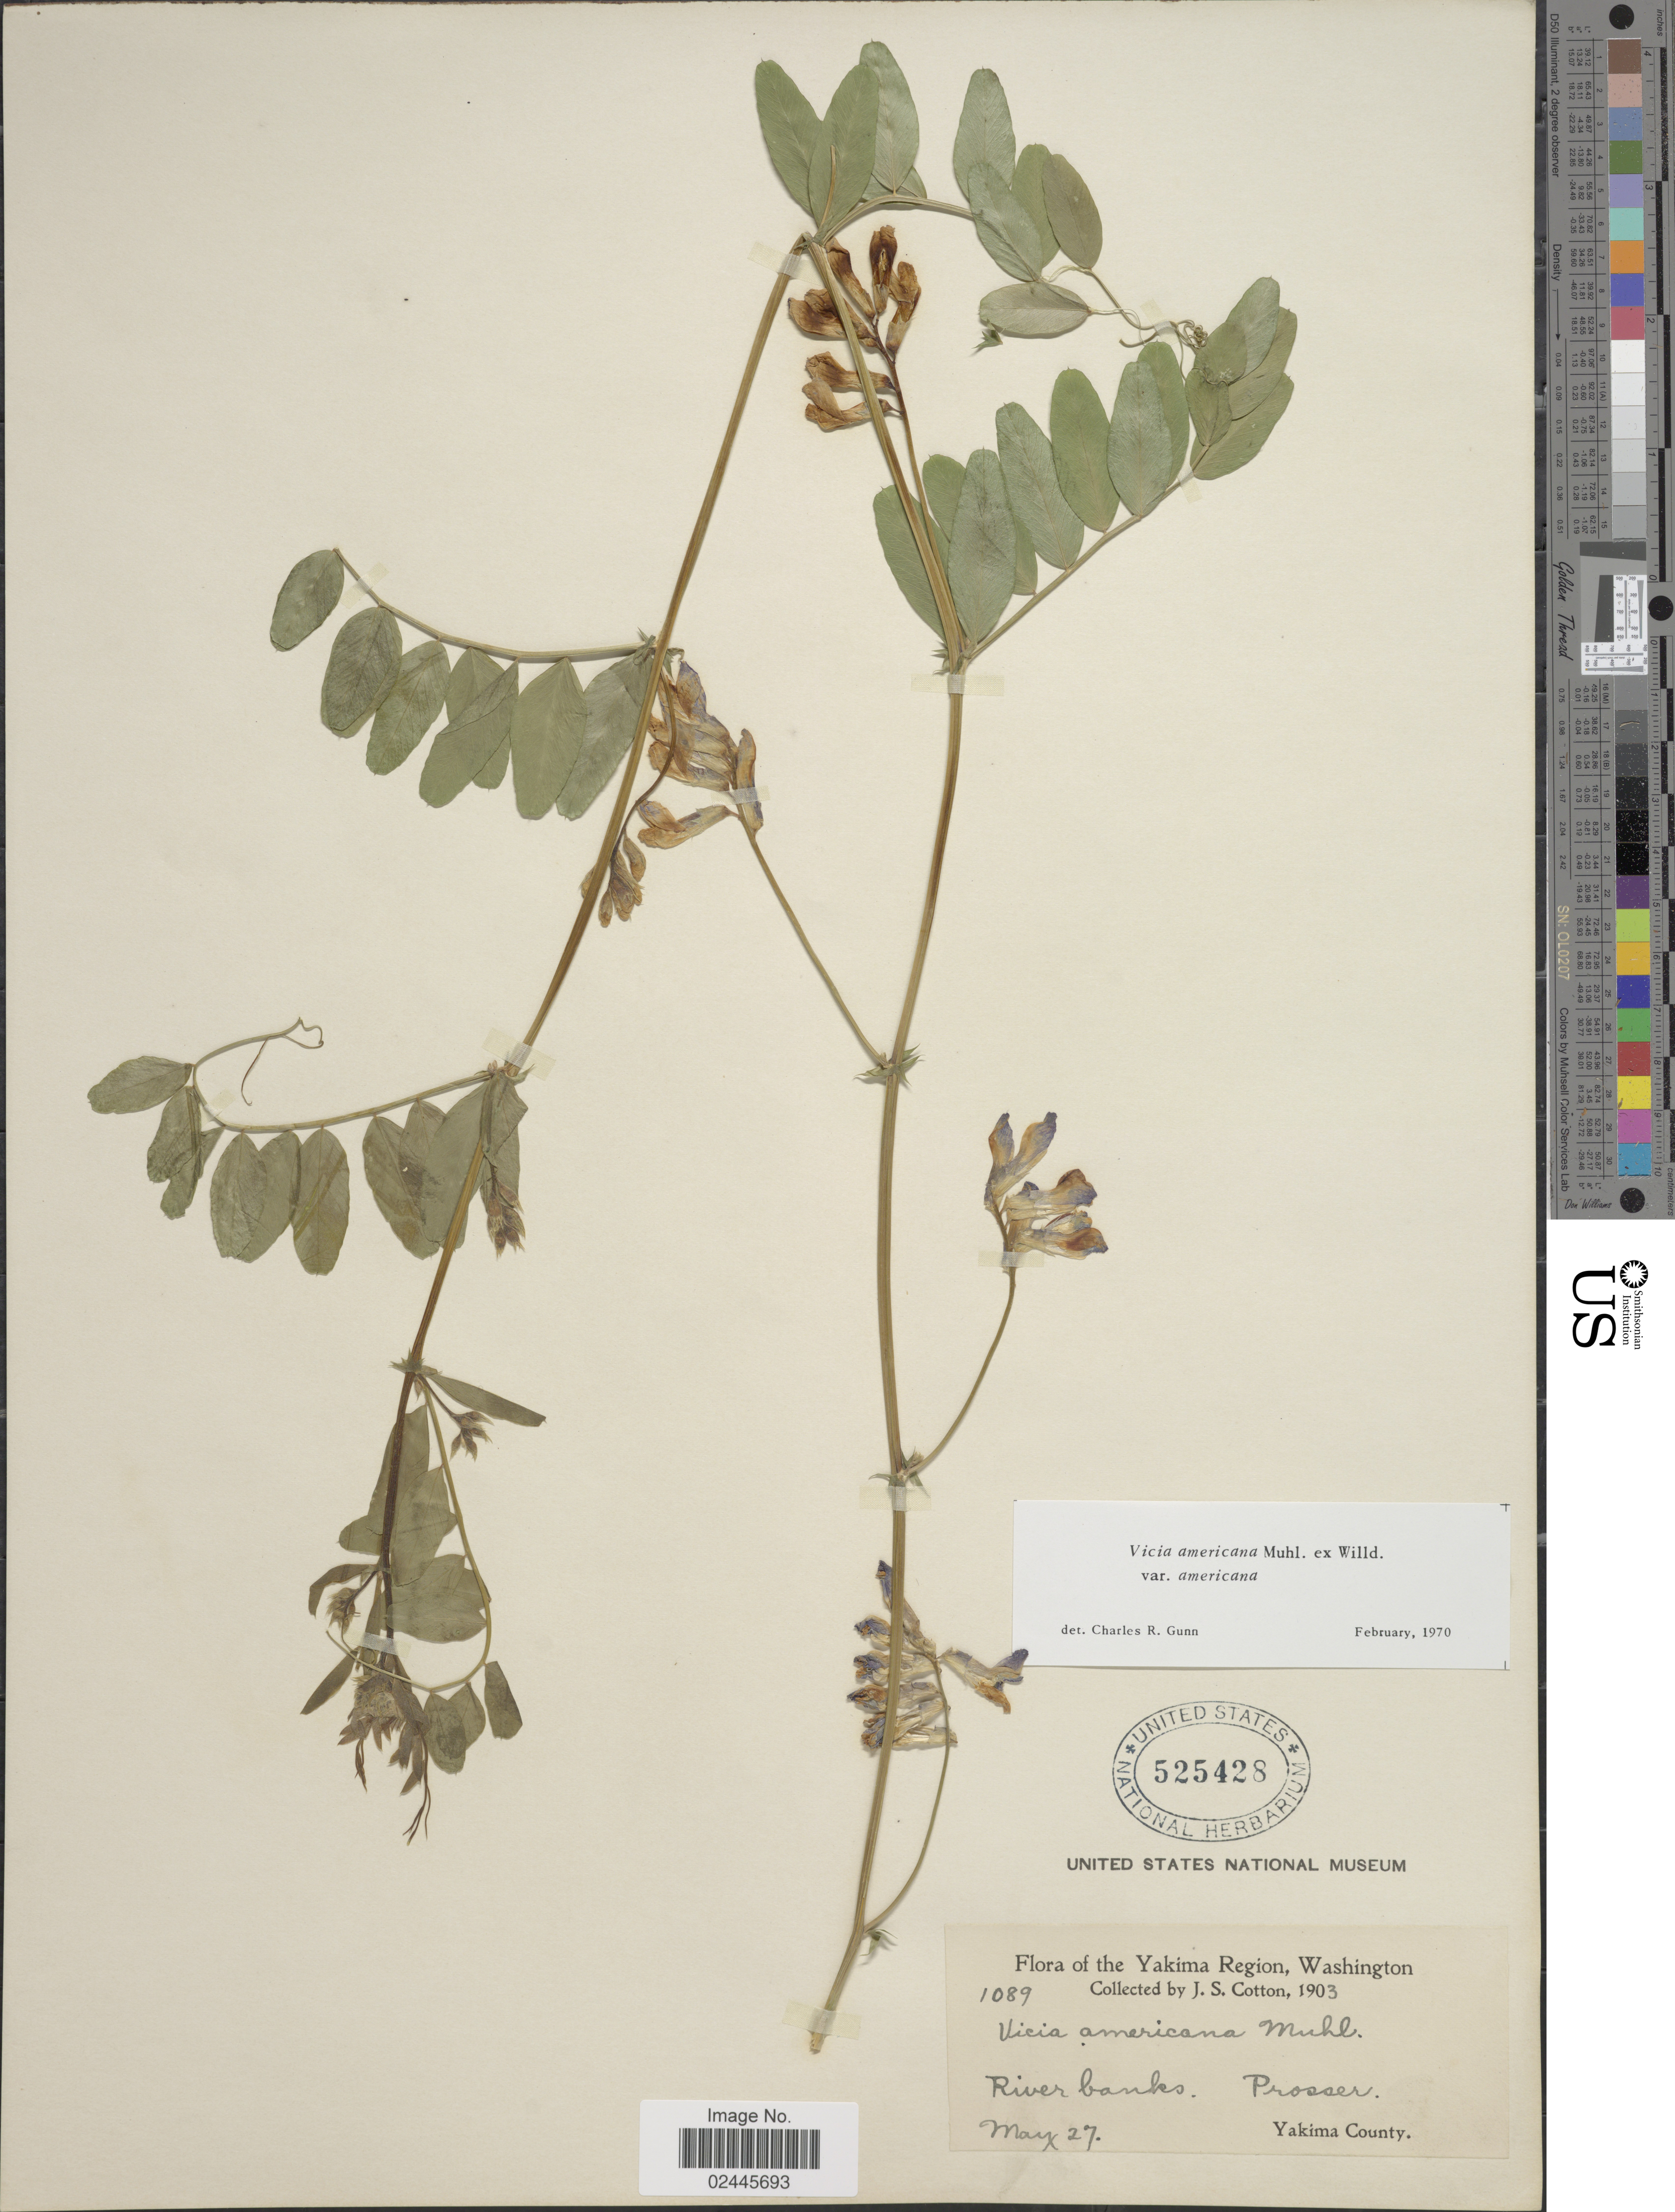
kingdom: Plantae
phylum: Tracheophyta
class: Magnoliopsida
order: Fabales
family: Fabaceae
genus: Vicia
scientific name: Vicia americana var. americana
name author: Muhl. ex Willd.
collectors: J. S. Cotton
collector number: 1089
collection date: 1903-05-27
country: United States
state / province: Washington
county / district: Yakima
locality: Yakima Region, Prosser.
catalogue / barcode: US 525428